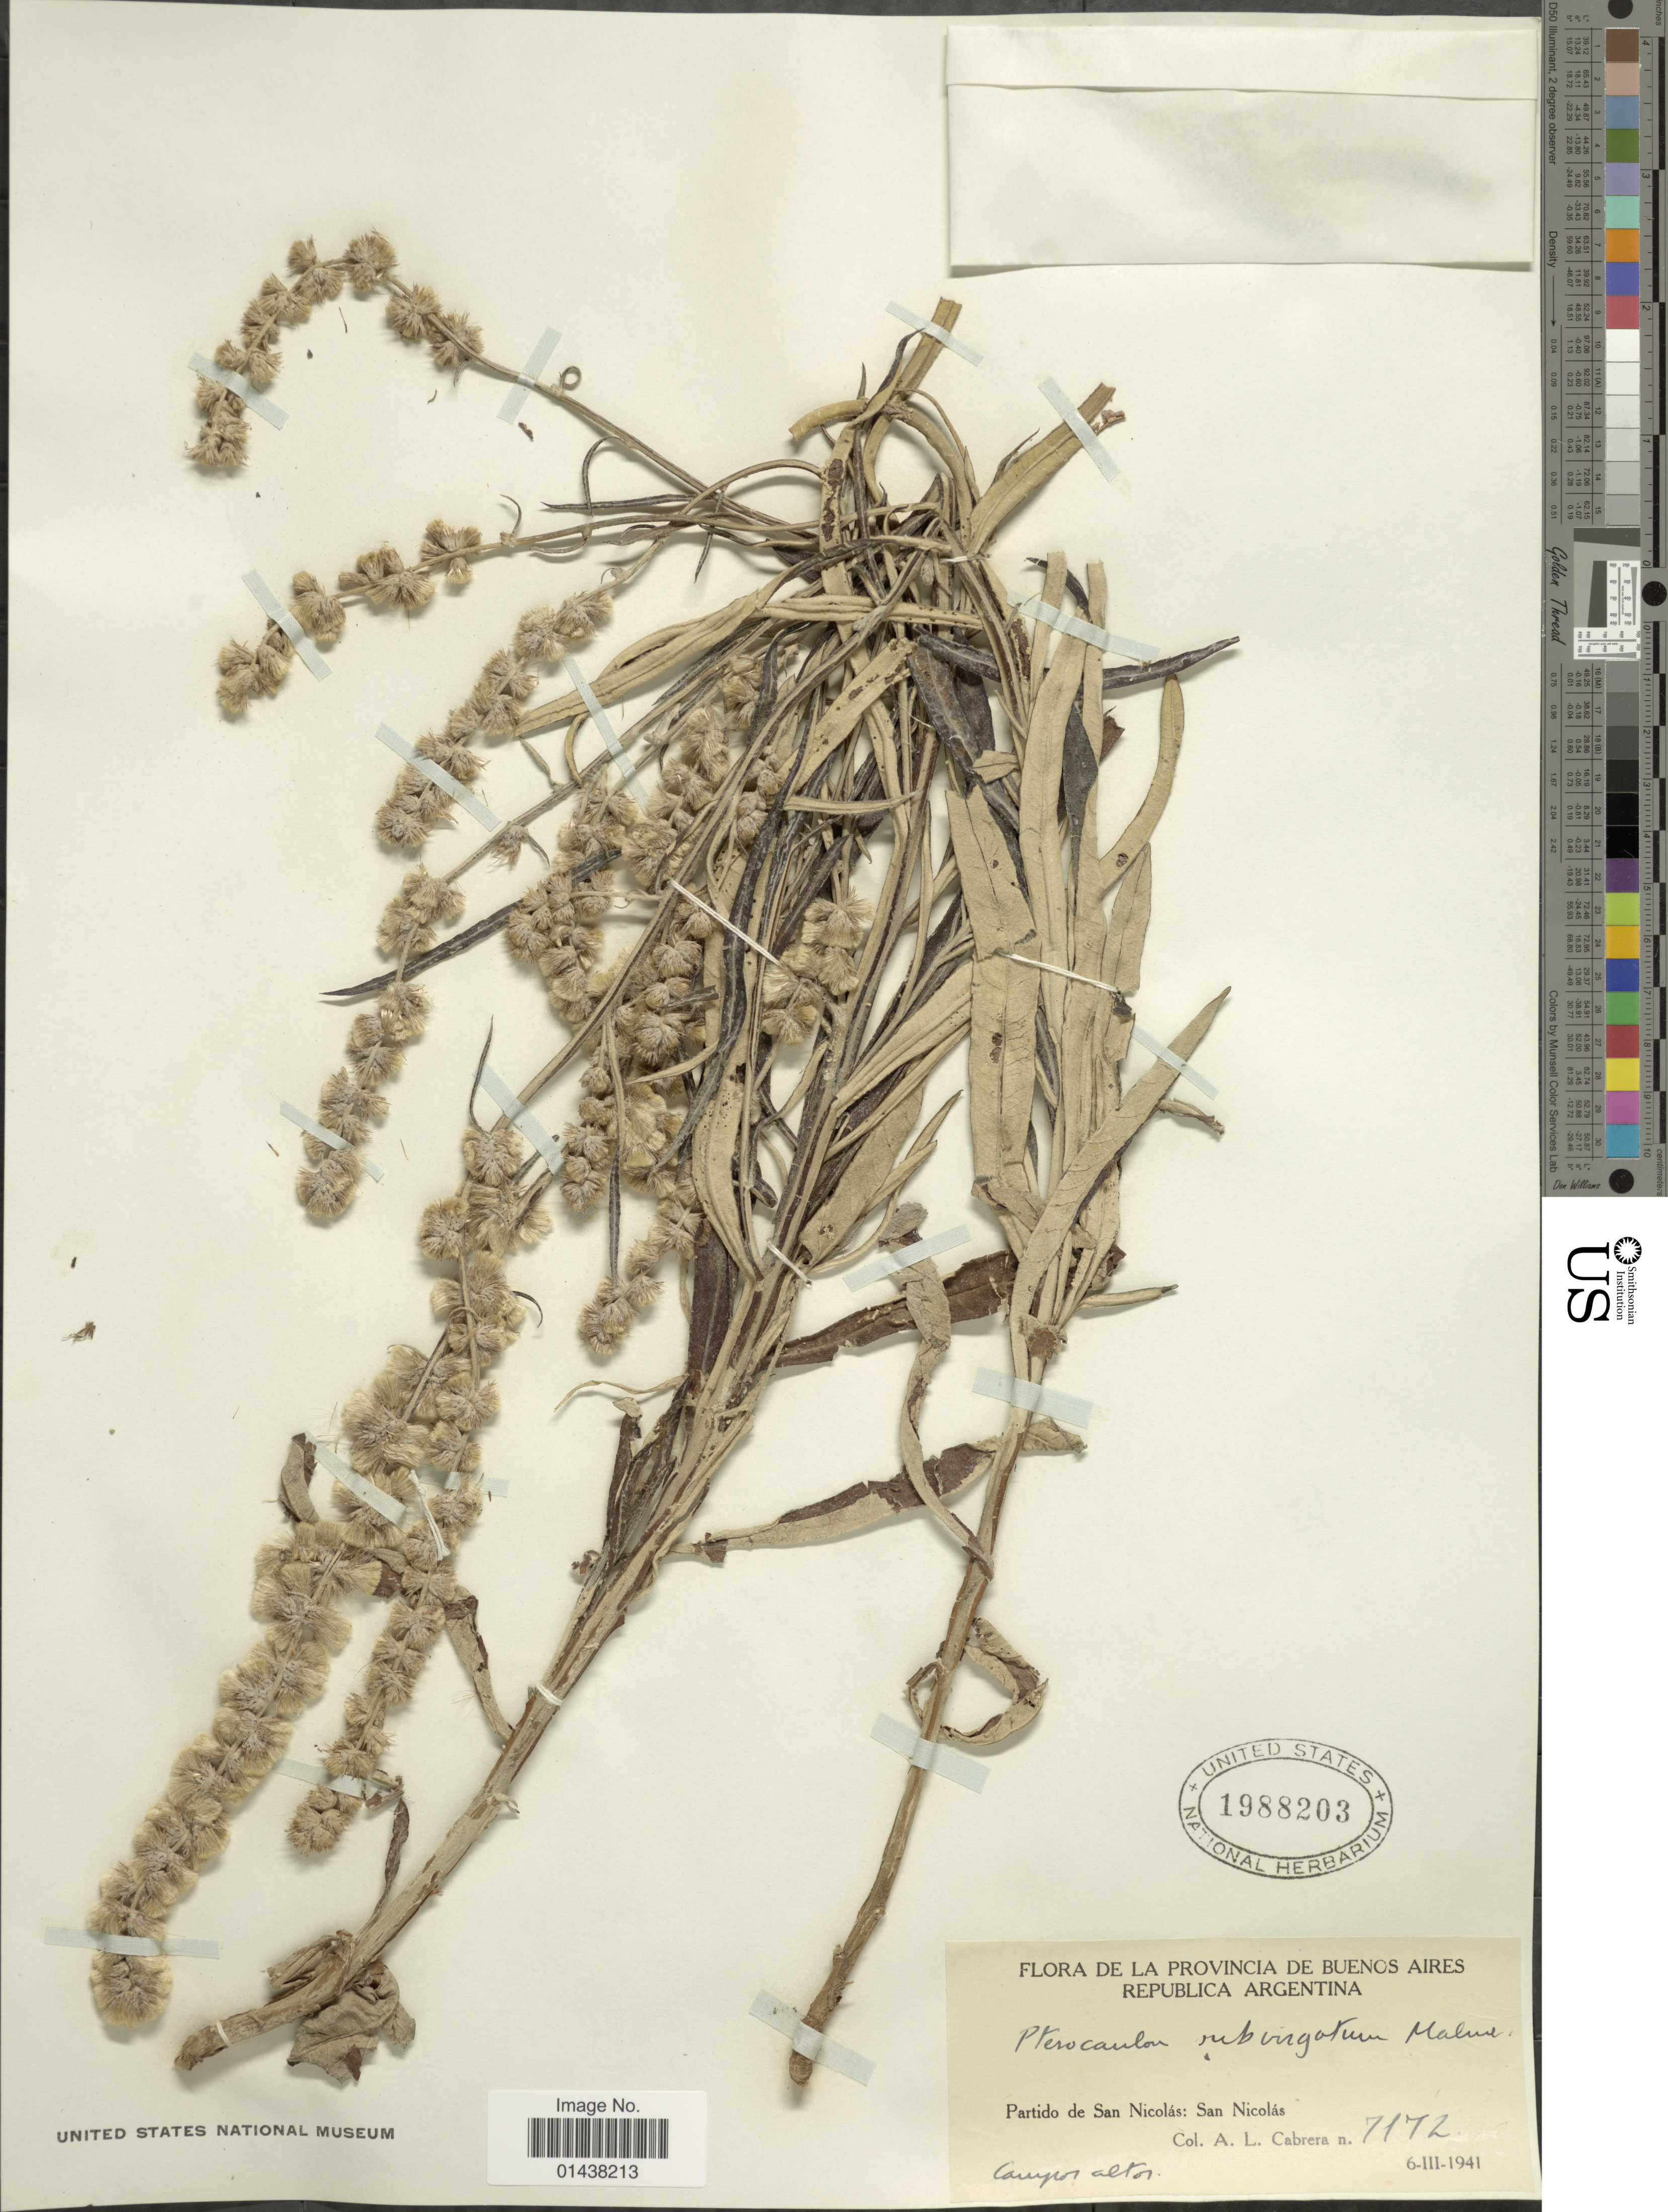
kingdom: Plantae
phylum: Tracheophyta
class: Magnoliopsida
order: Asterales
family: Asteraceae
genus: Pterocaulon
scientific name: Pterocaulon subvirgatum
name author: Malme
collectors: A. L. Cabrera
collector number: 7172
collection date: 1941-03-06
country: Argentina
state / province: Buenos Aires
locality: Partido de San Nicolas: San Nicolas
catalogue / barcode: US 1988203